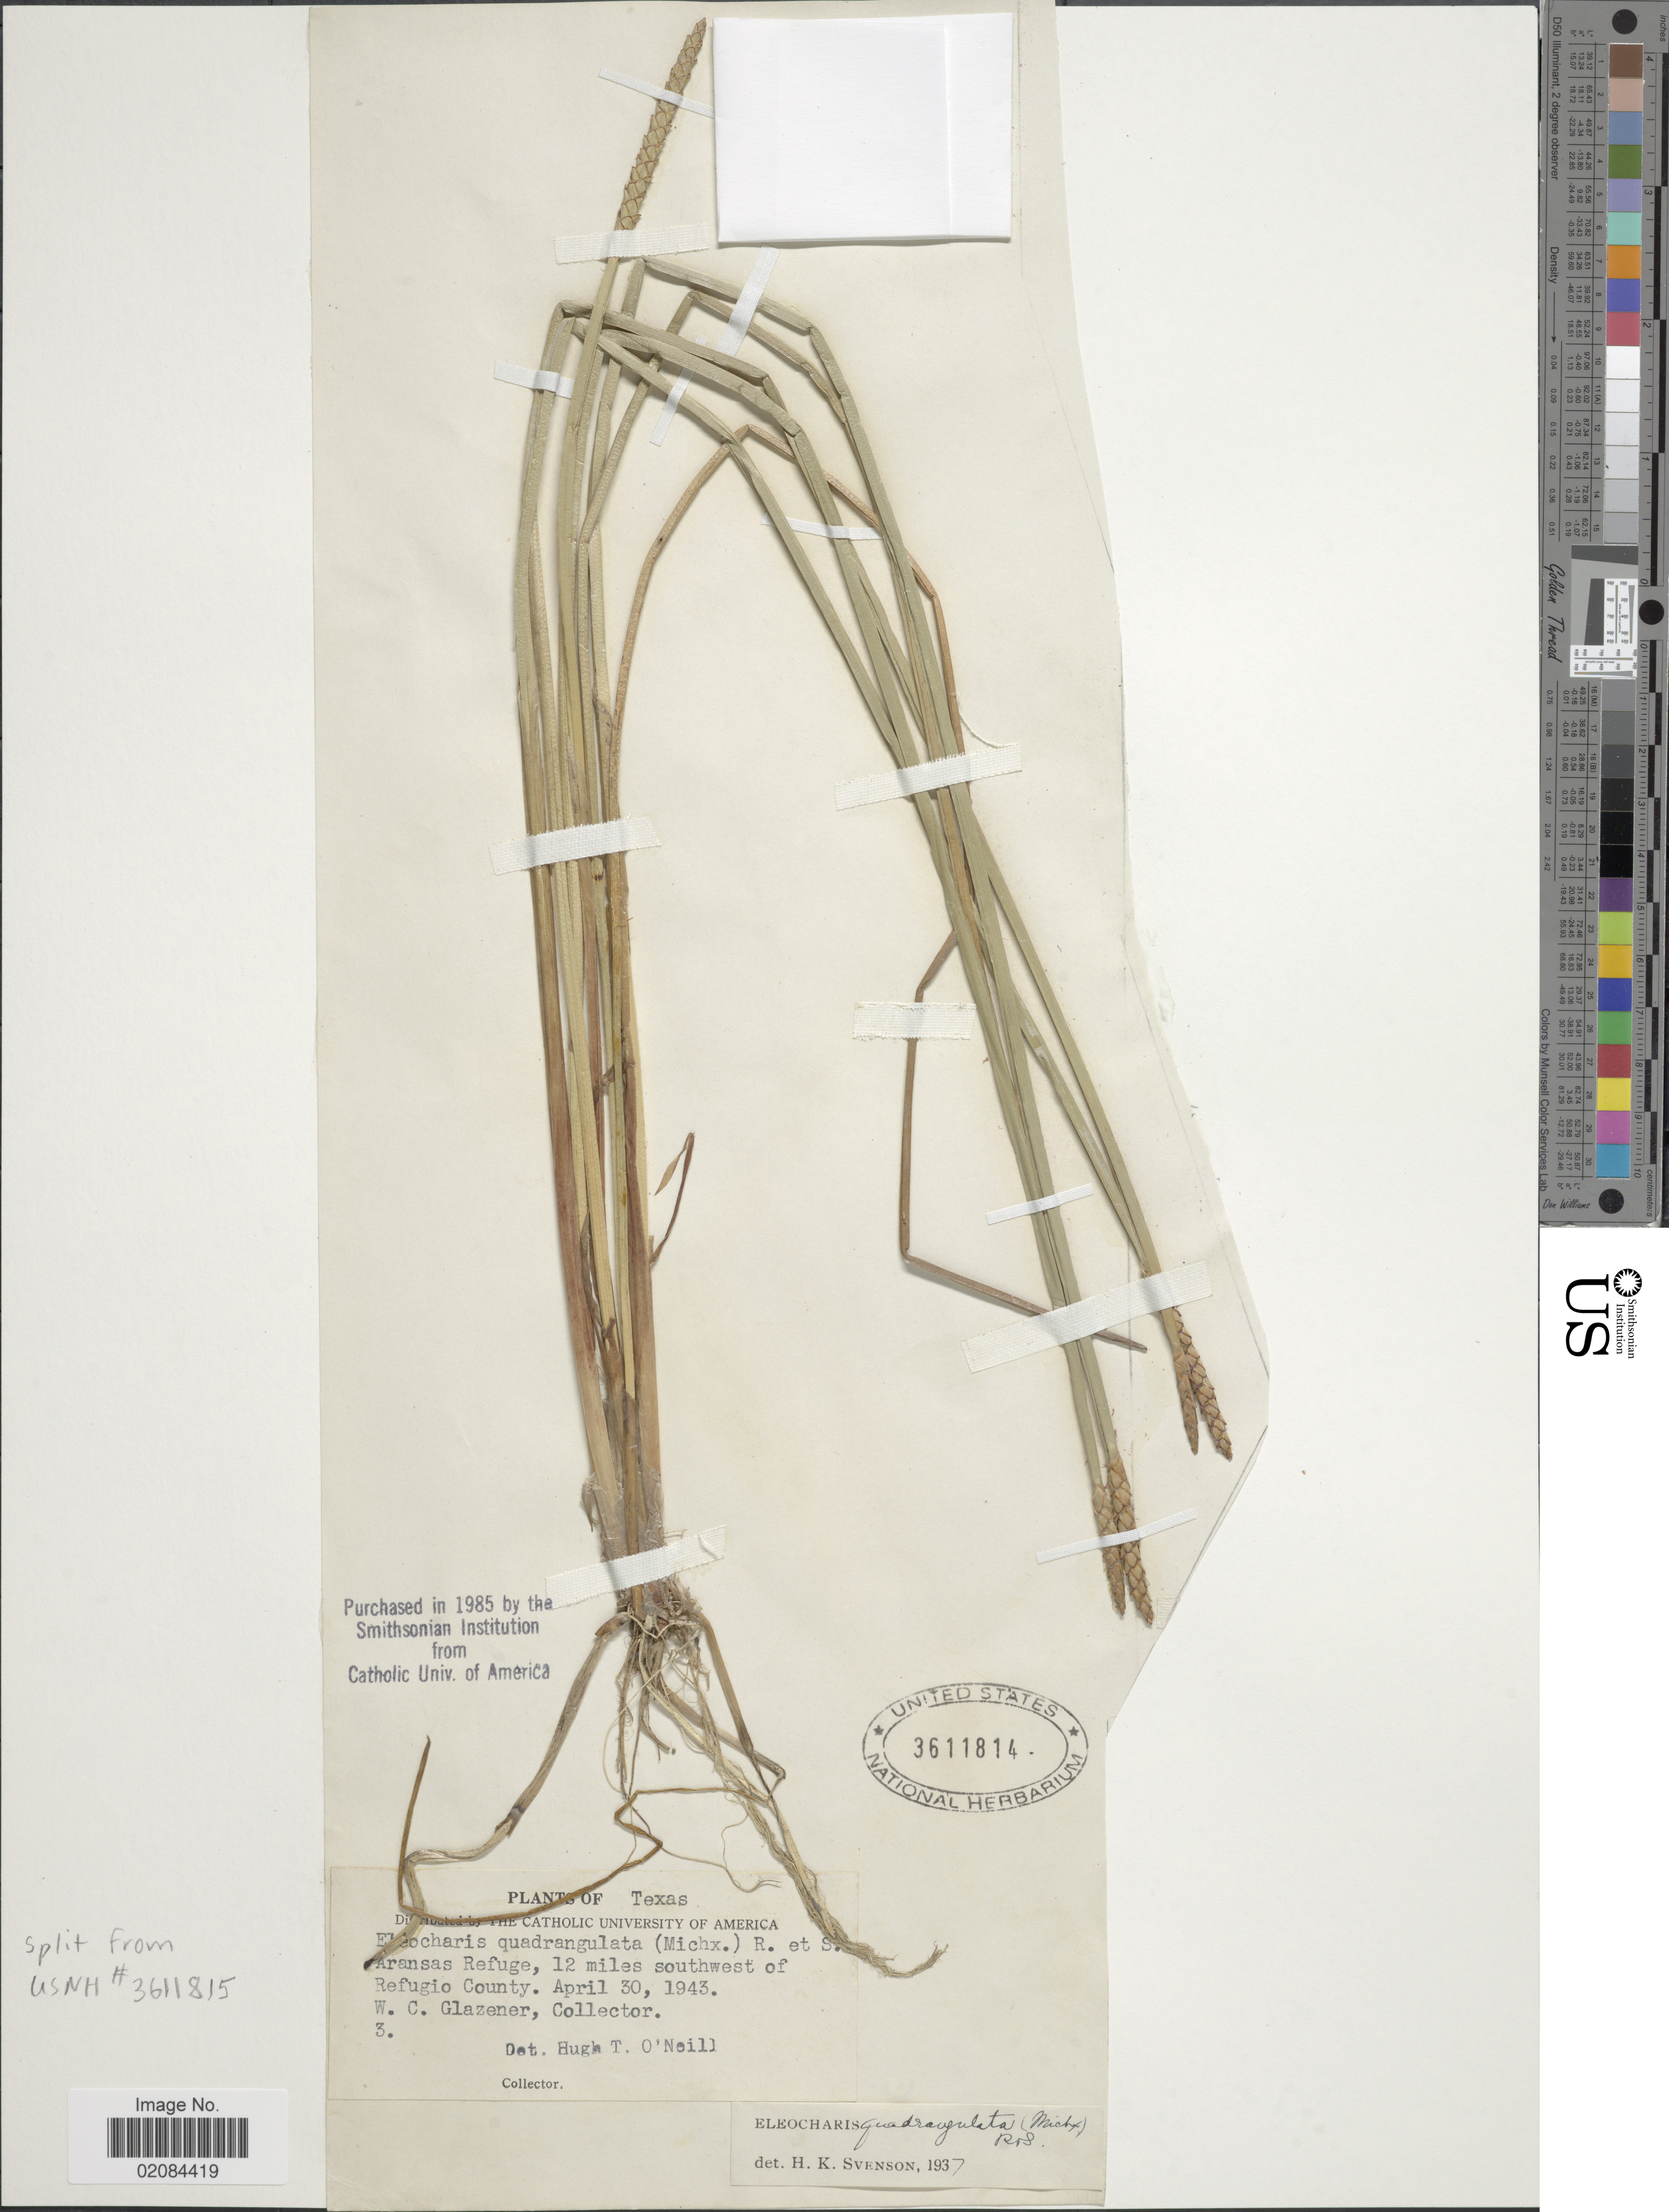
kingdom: Plantae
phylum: Tracheophyta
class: Liliopsida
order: Poales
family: Cyperaceae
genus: Eleocharis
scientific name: Eleocharis quadrangulata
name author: (Michx.) Roem. & Schult.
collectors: W. Glazener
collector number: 3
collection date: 1943-04-30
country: United States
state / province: Texas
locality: Aransas Refuge, 12 miles southwest of Refugio County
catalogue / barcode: US 3611814